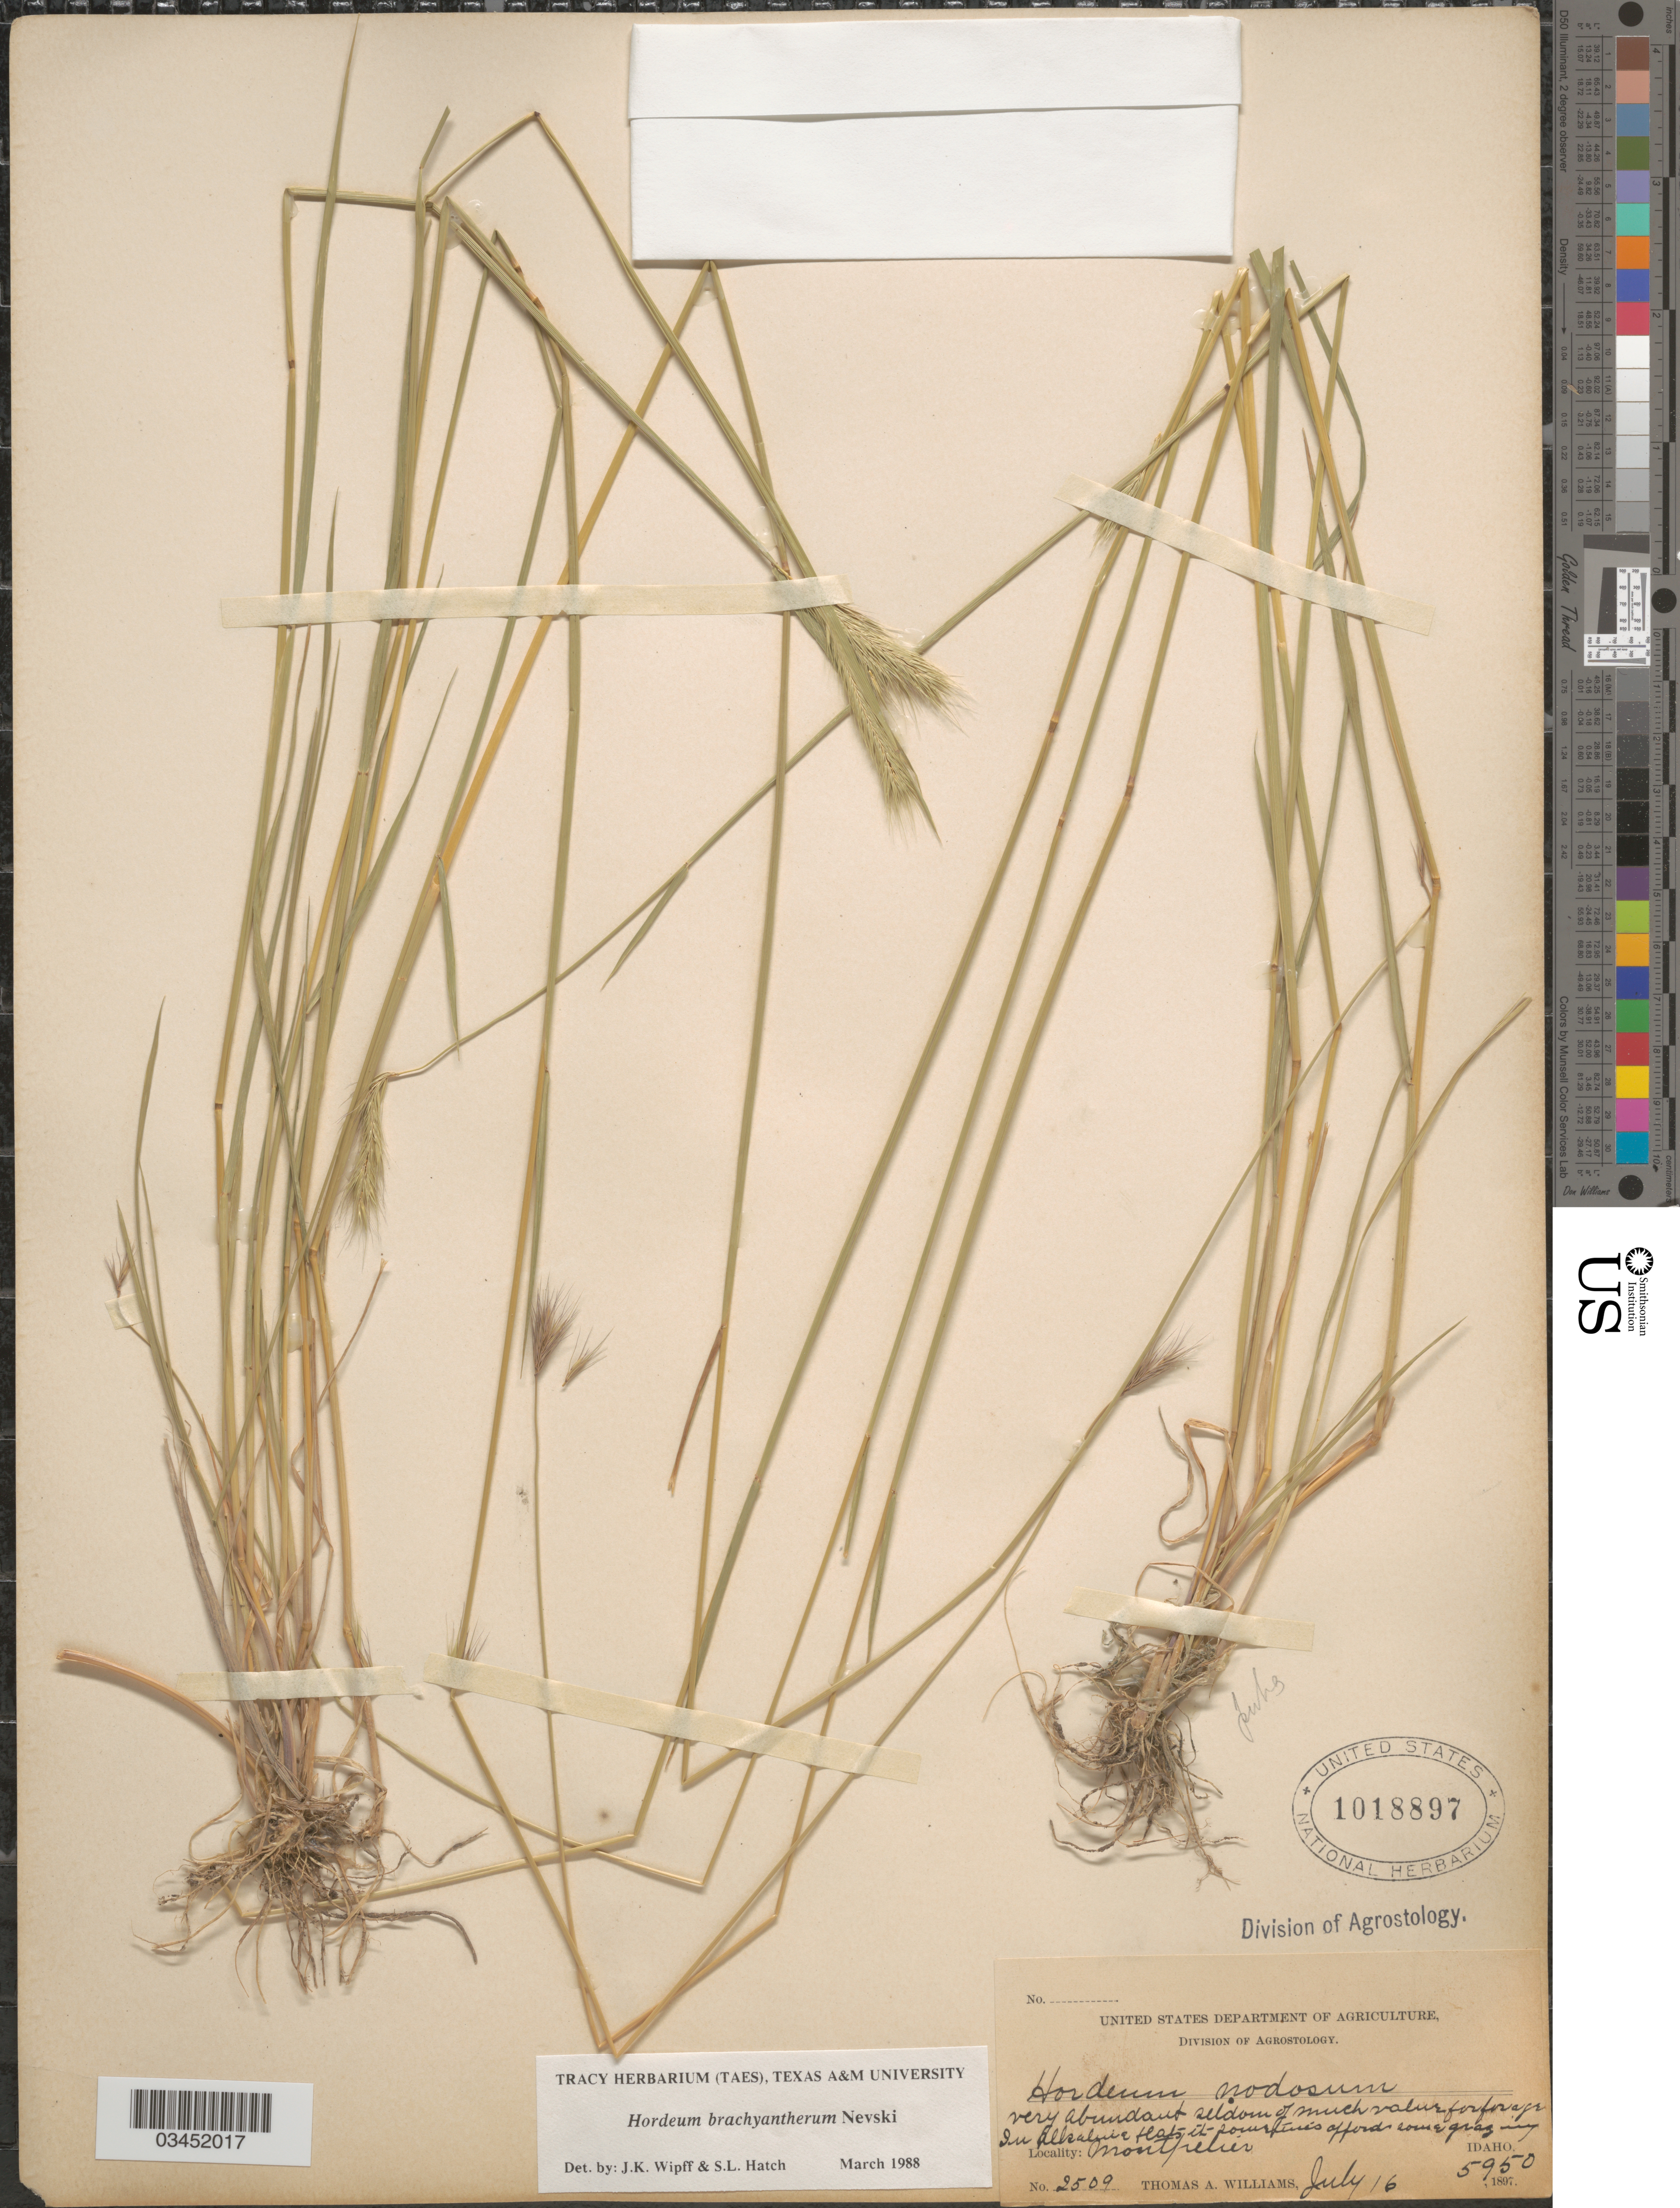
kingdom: Plantae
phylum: Tracheophyta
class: Liliopsida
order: Poales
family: Poaceae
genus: Hordeum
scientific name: Hordeum brachyantherum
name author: Nevski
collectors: T. A. Williams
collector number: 2509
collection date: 1897-07-16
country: United States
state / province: Idaho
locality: Montpelier.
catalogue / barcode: US 1018897